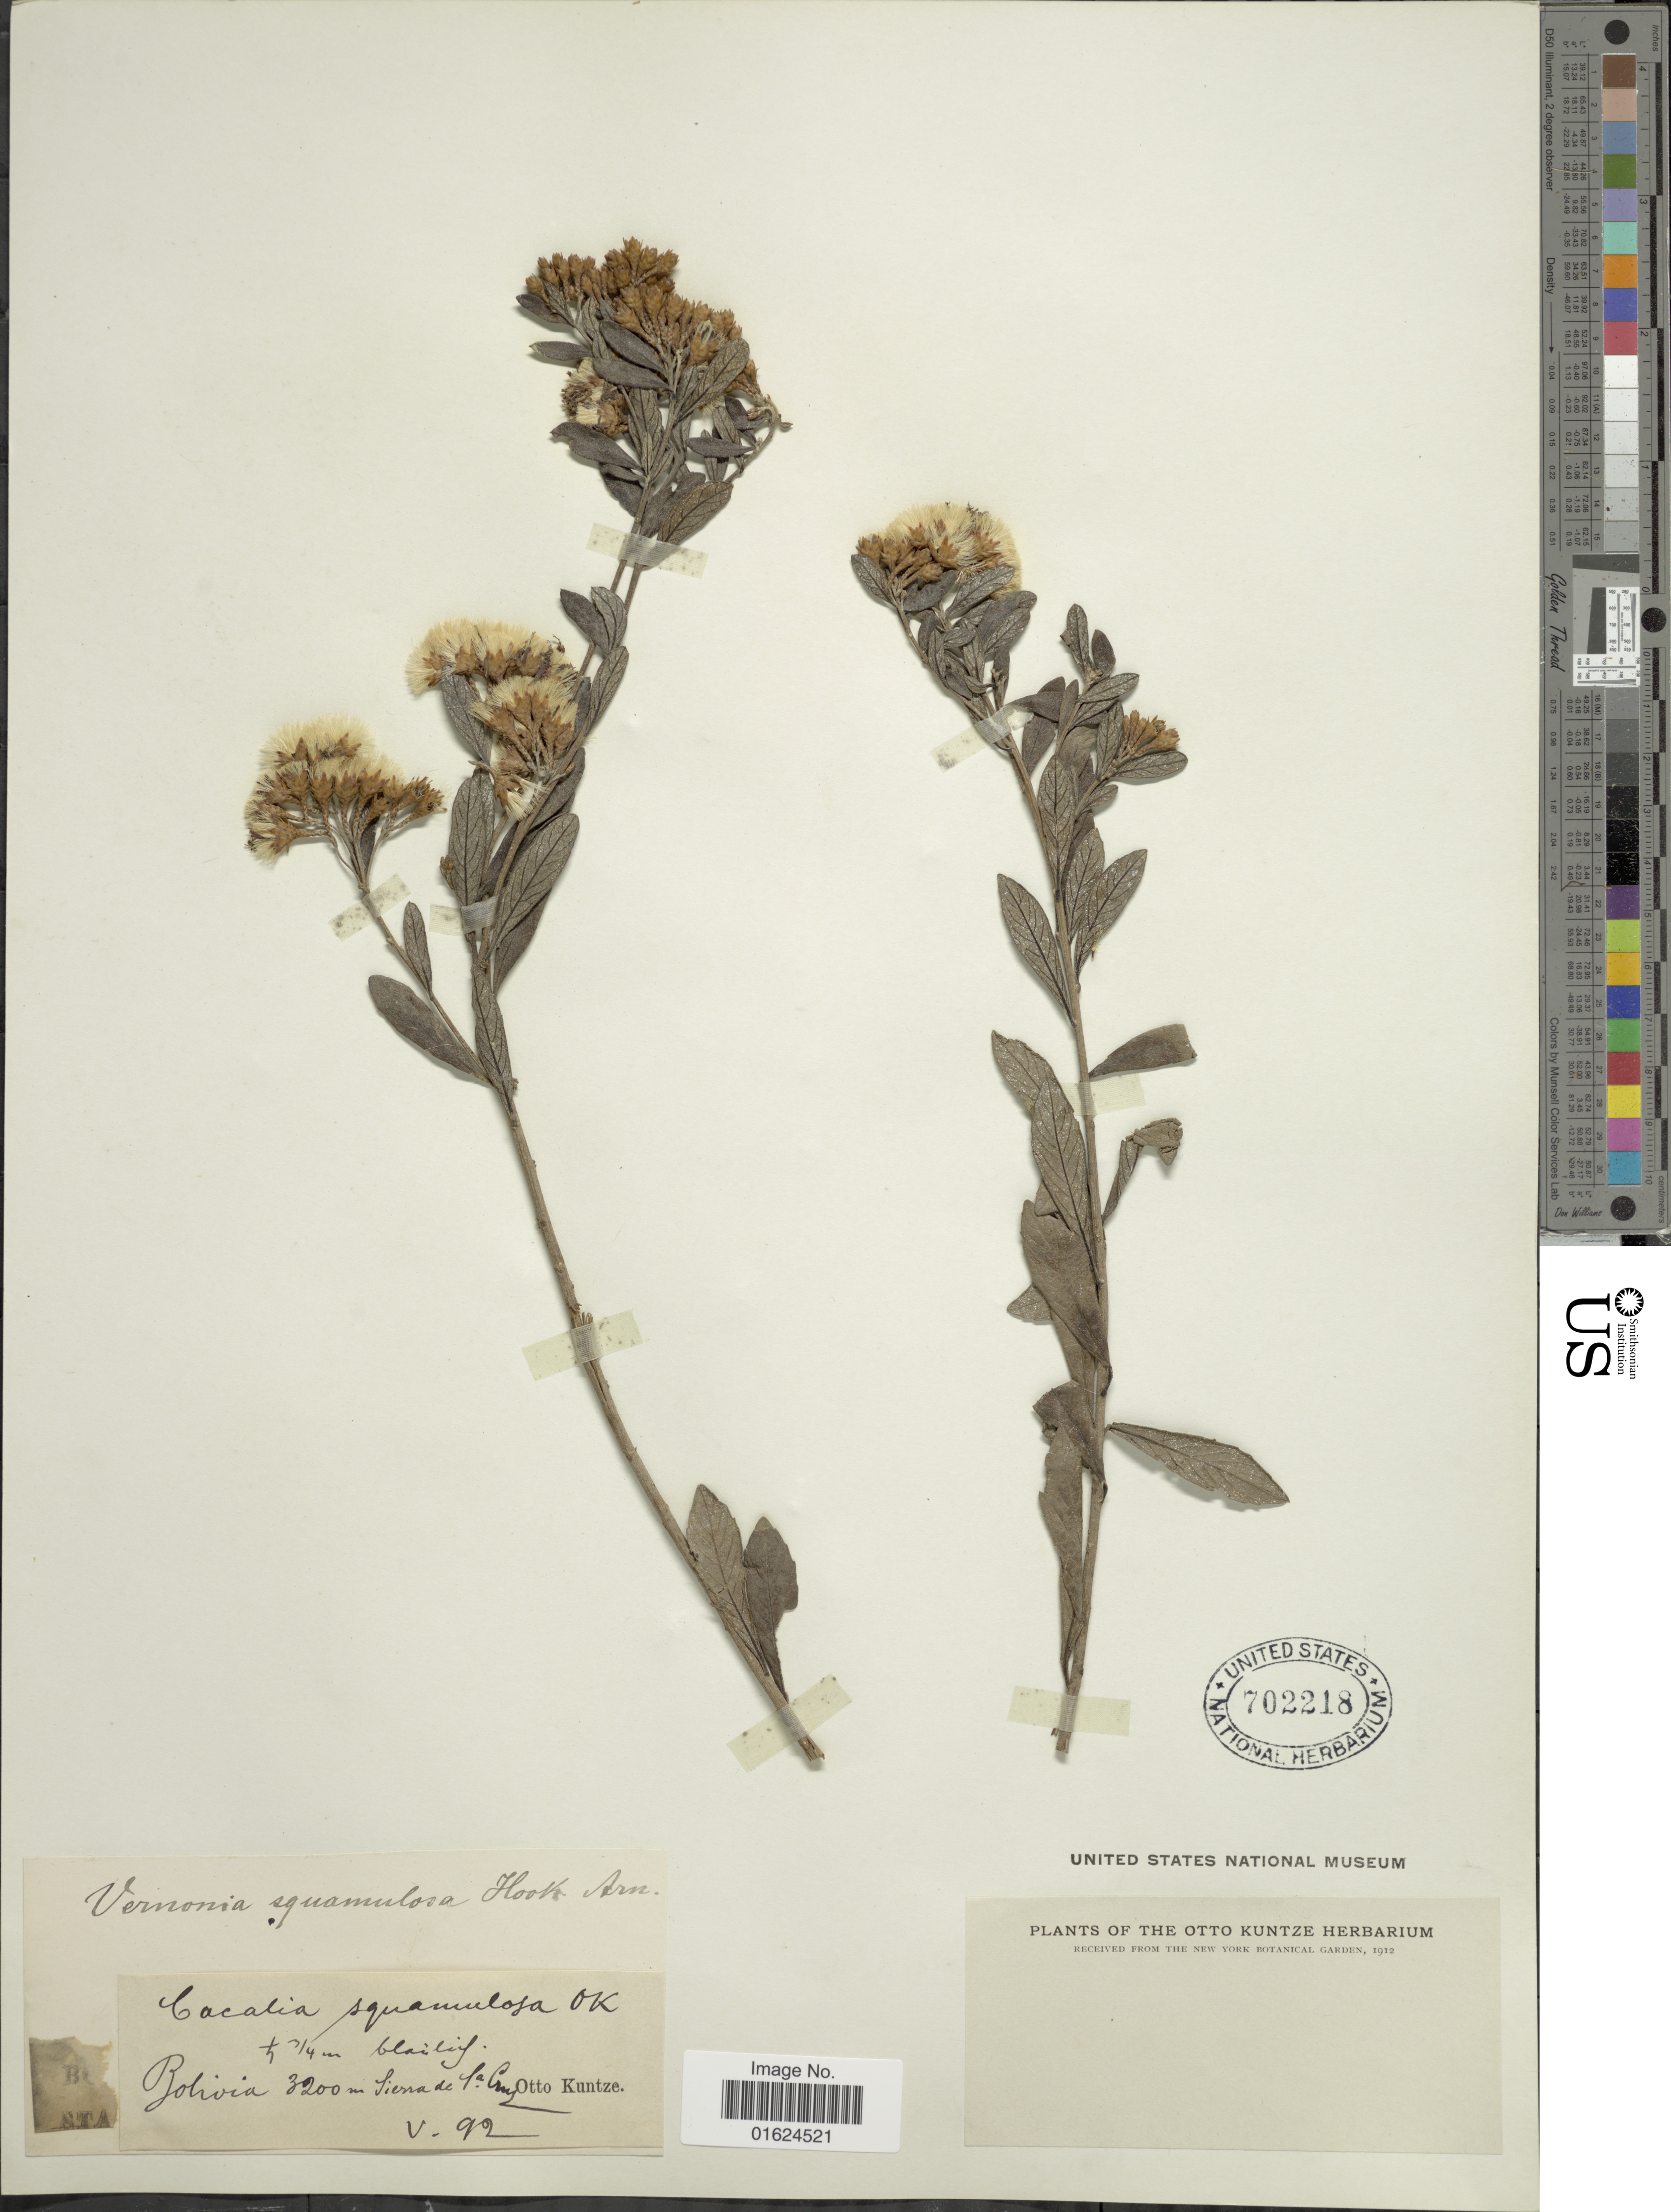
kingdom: Plantae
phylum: Tracheophyta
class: Magnoliopsida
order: Asterales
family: Asteraceae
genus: Vernonanthura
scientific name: Vernonanthura squamulosa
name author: (Hook. & Arn.) H. Rob.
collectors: C.E.O. Kuntze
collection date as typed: Transcribed d/m/y: /5/92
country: Bolivia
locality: Sierra de la Cruz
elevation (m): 3200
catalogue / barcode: US 702218